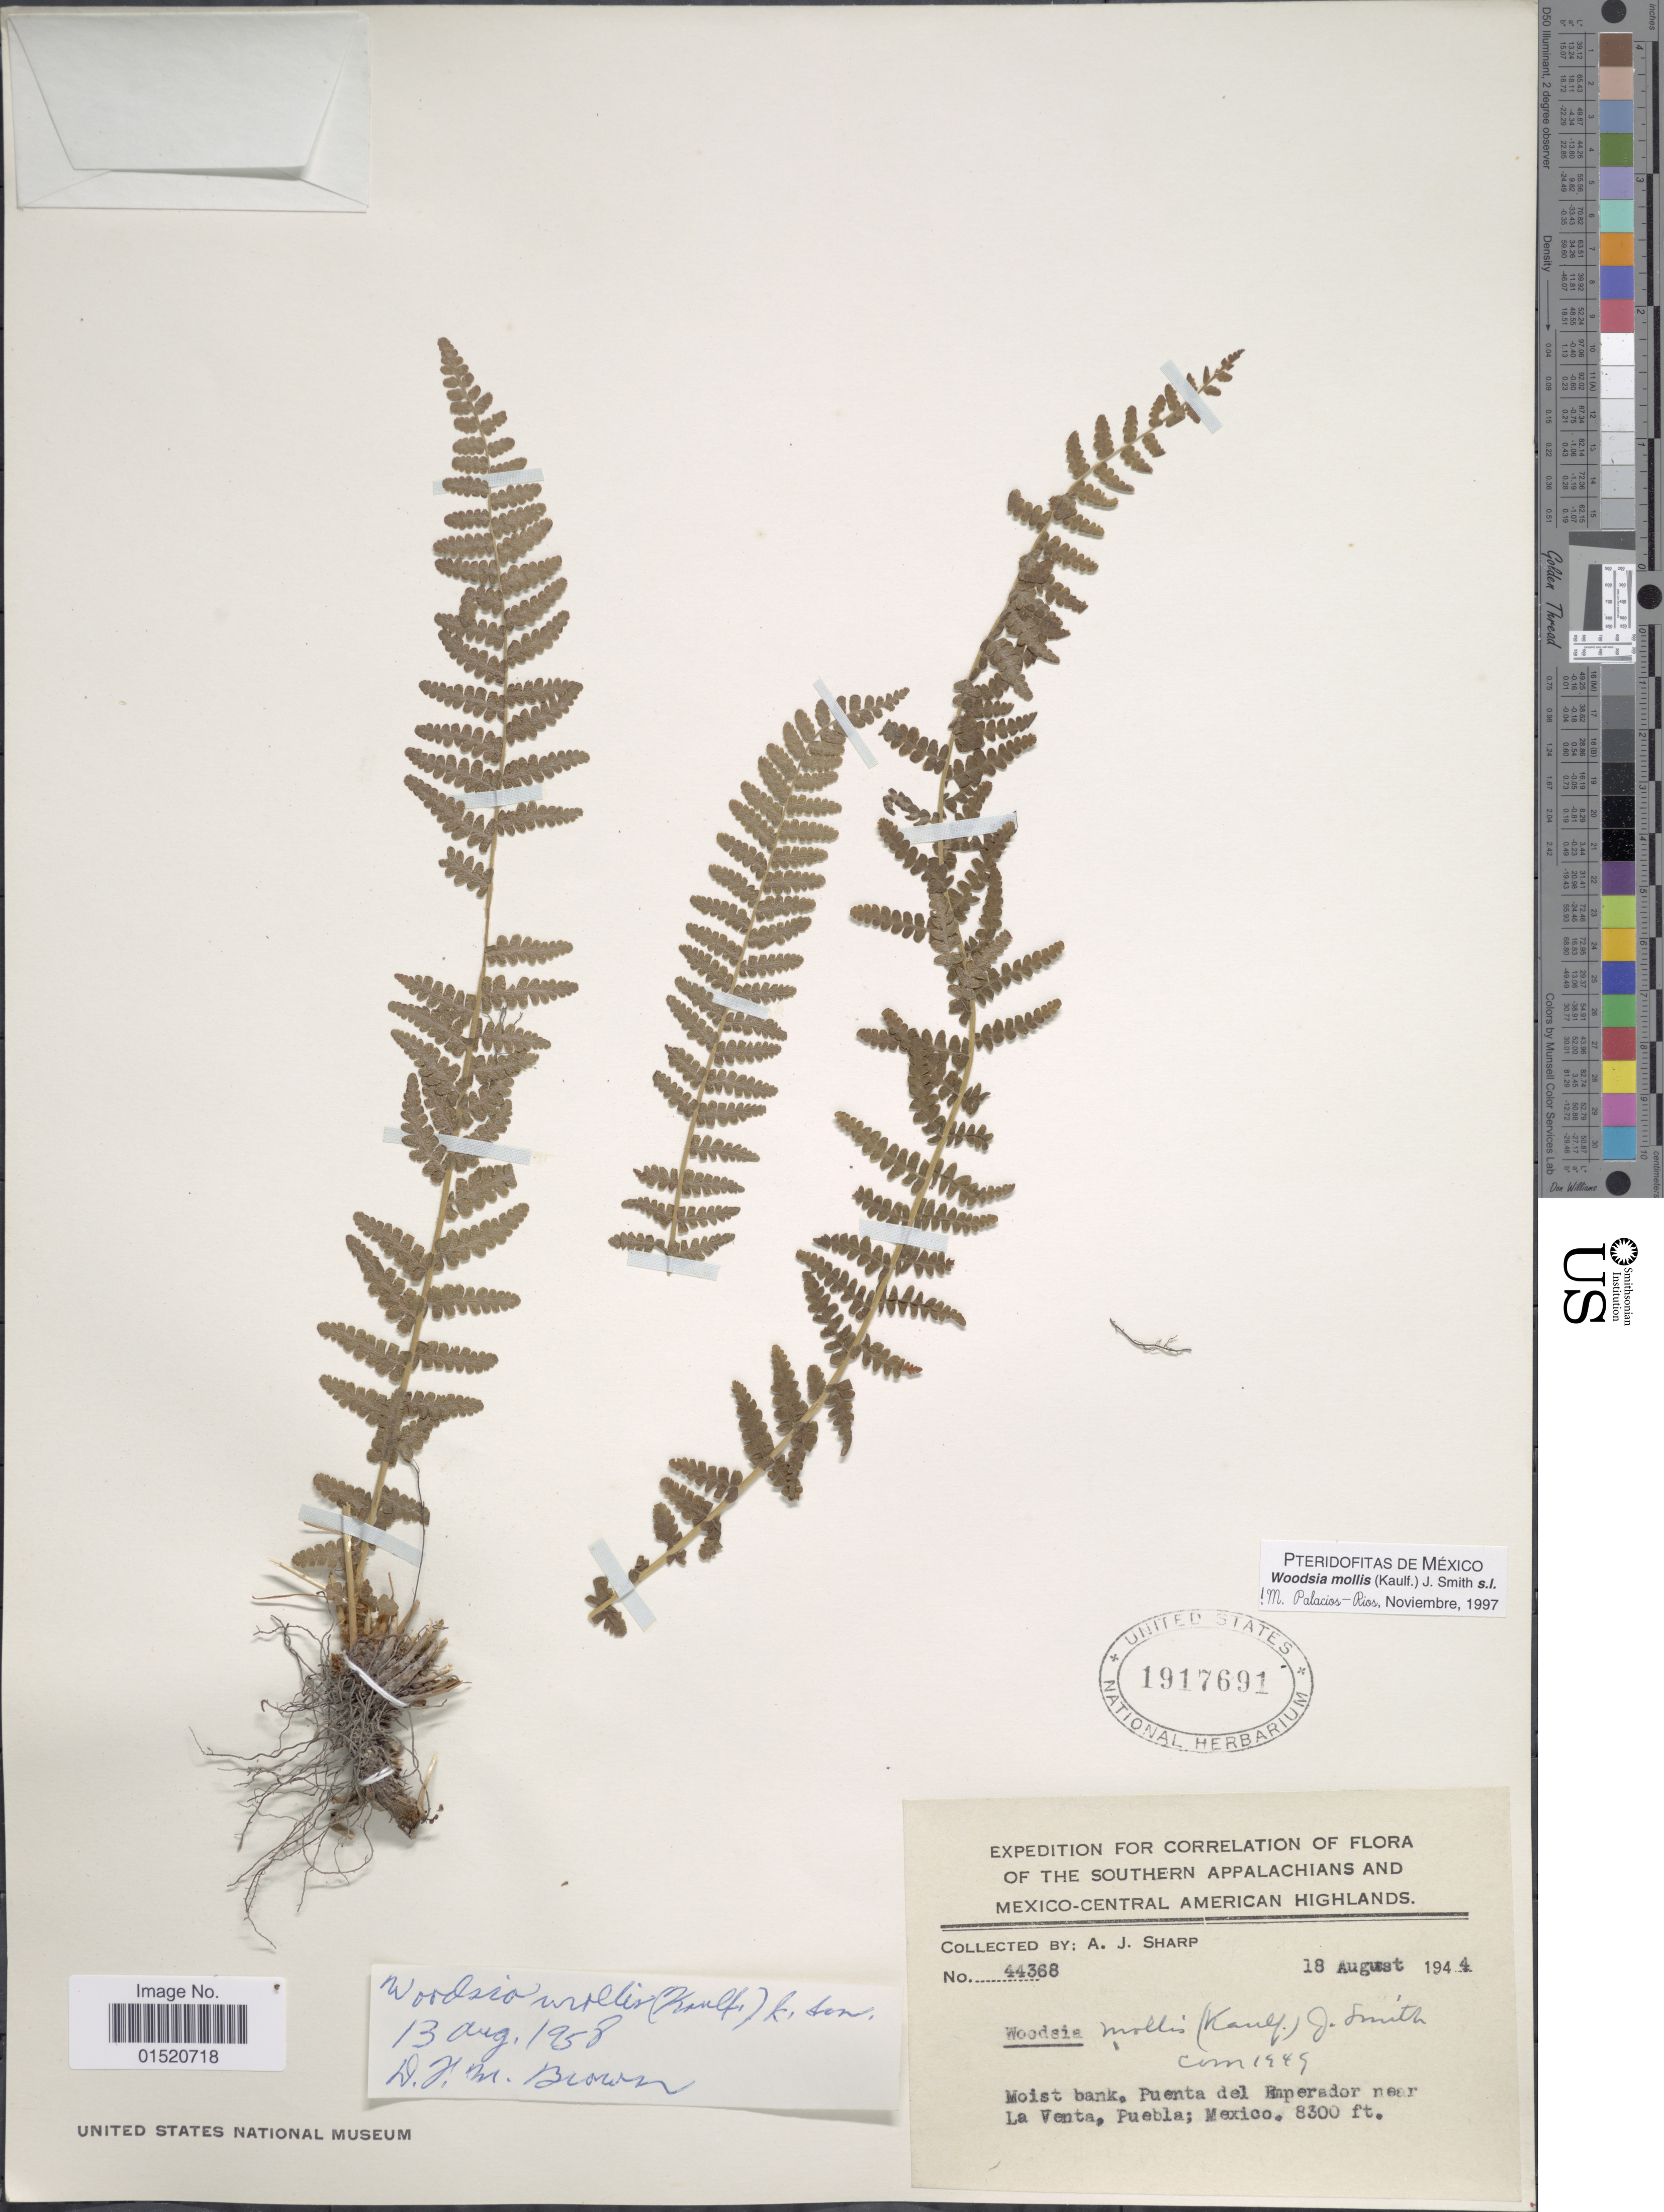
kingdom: Plantae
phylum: Tracheophyta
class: Polypodiopsida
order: Polypodiales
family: Woodsiaceae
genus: Woodsia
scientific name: Woodsia mollis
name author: (Kaulf.) J. Sm.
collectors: A. J. Sharp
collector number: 44368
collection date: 1944-08-18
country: Mexico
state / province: Puebla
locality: He Southern Appalachians and Mexico-Central American Highlands, Puenta del Emperador near La Venta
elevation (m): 2530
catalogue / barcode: US 1917691